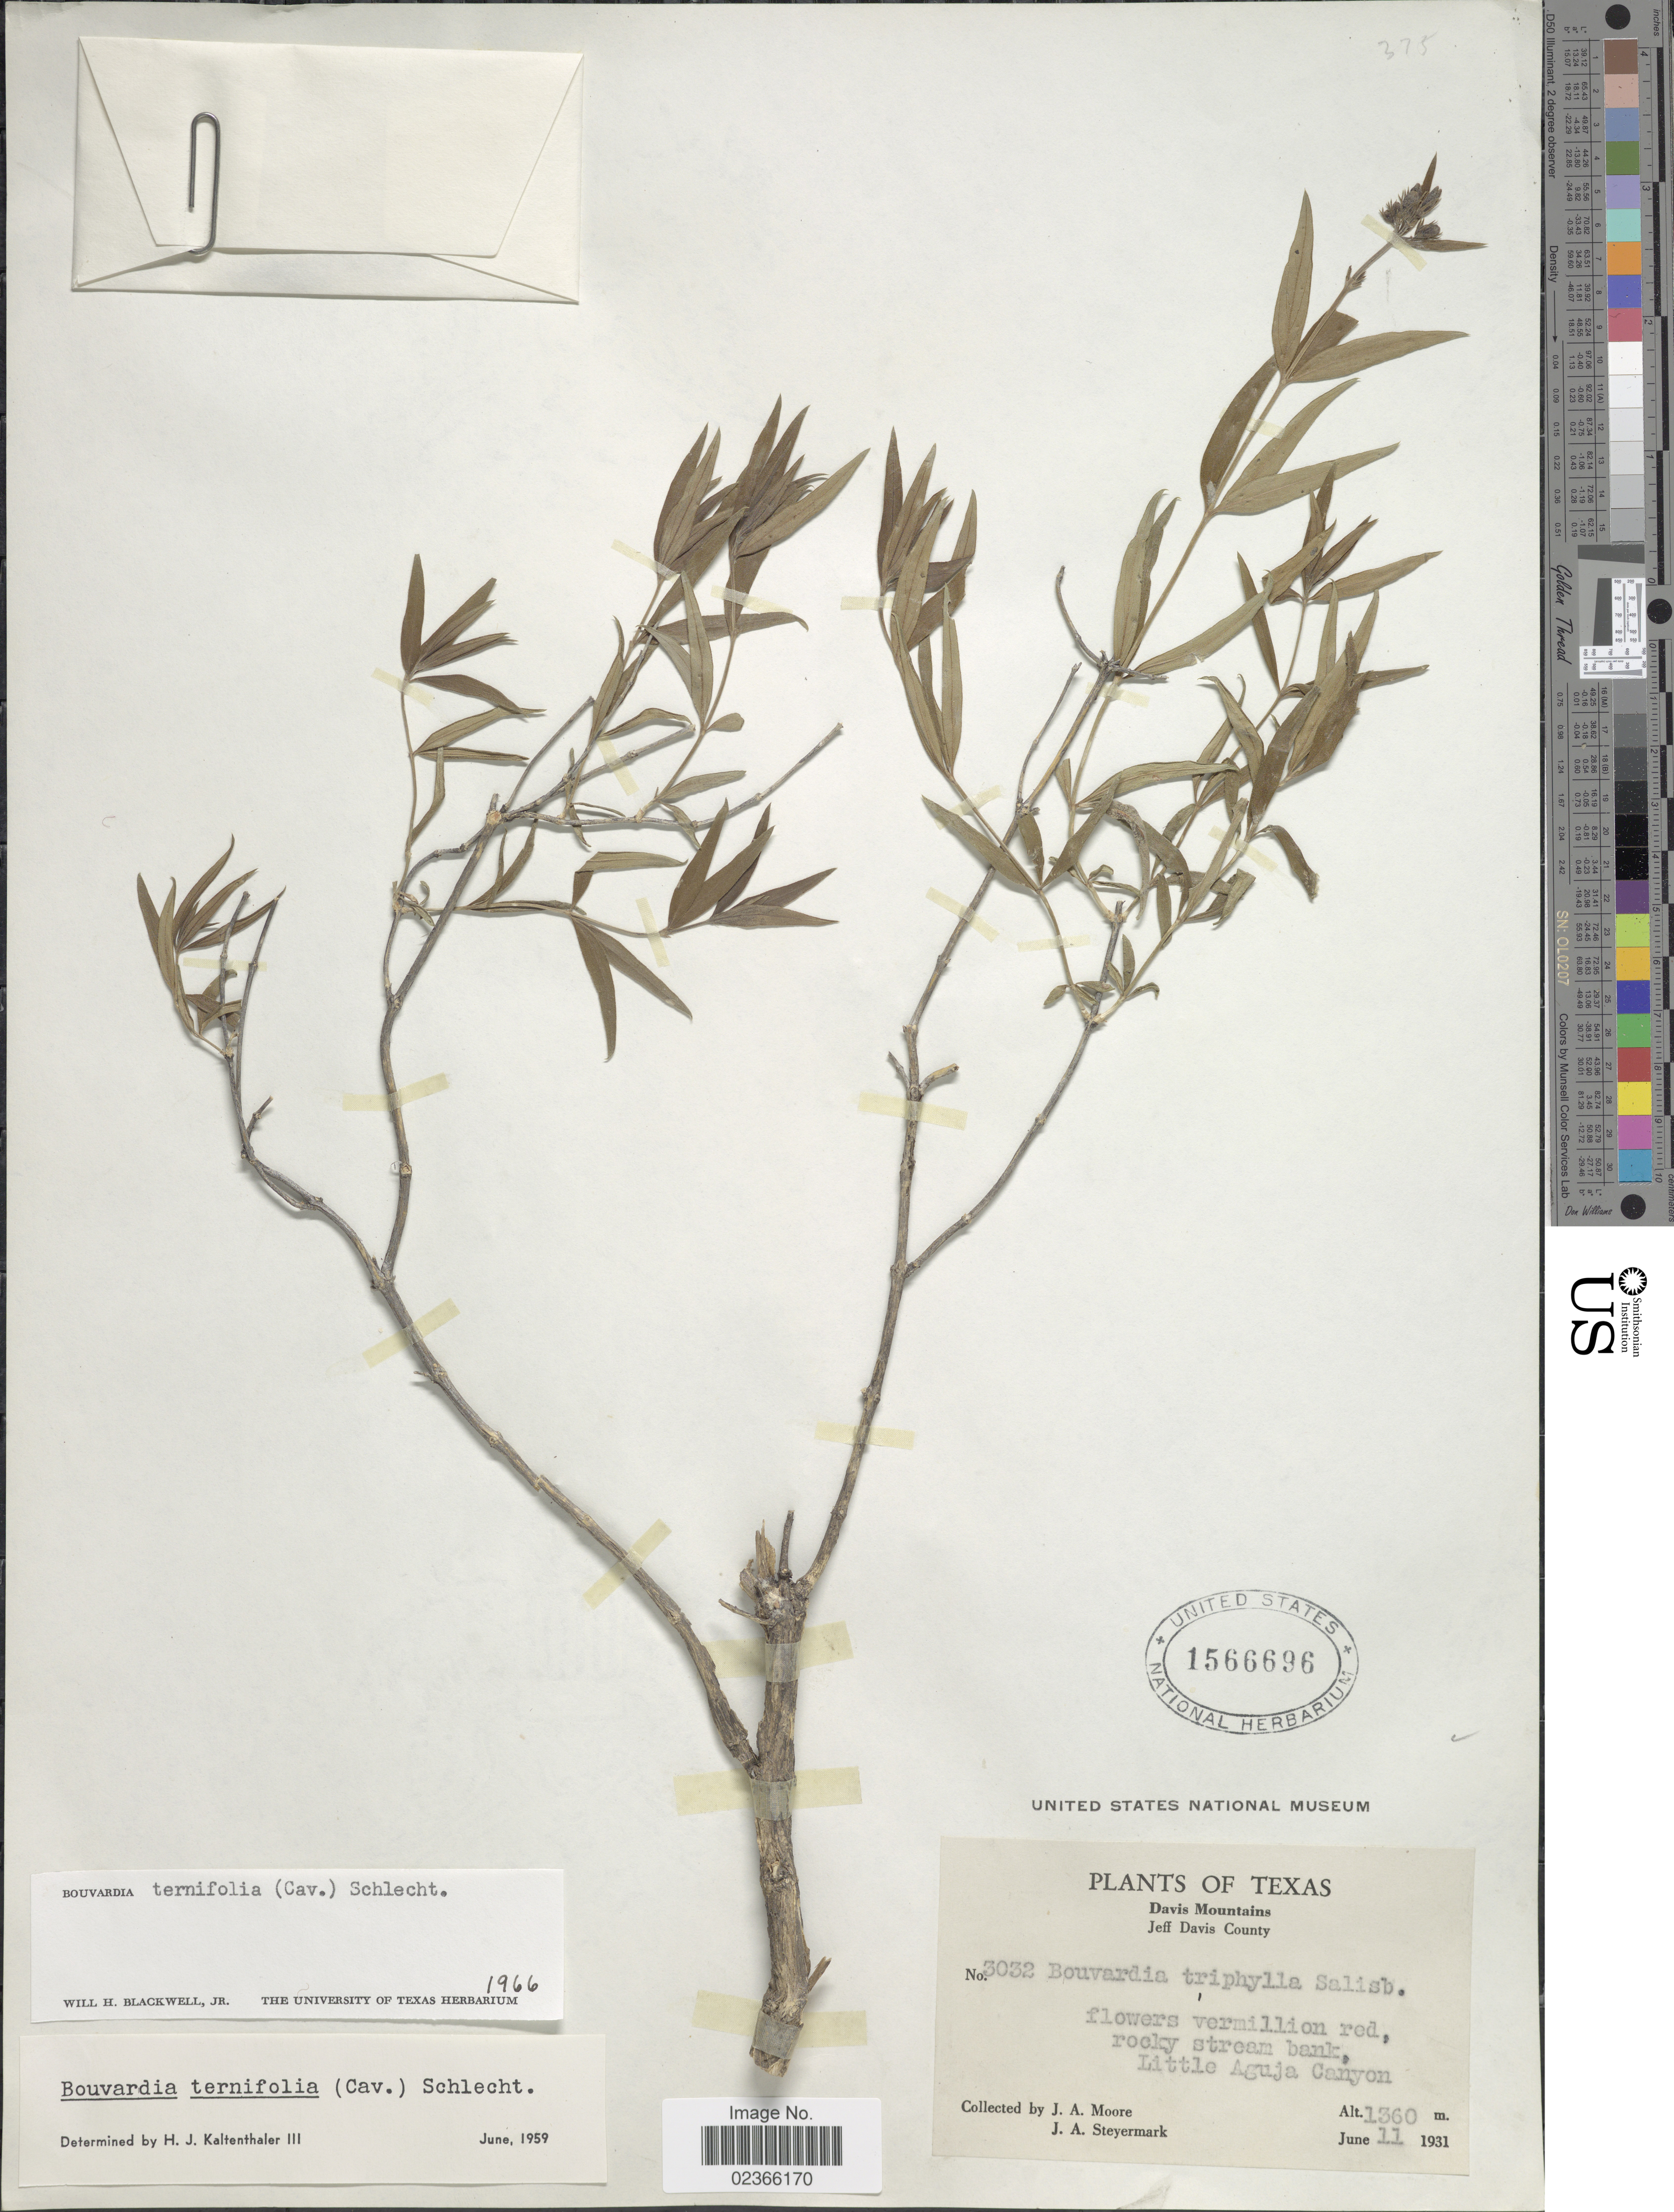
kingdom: Plantae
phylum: Tracheophyta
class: Magnoliopsida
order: Gentianales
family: Rubiaceae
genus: Bouvardia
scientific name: Bouvardia ternifolia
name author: (Cav.) Schltdl.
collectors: J. A. Moore & J. Steyermark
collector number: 3032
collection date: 1931-06-11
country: United States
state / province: Texas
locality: Little Aguja Canyon. Davis Mountains, Jeff Davis County.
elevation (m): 1360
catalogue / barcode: US 1566696